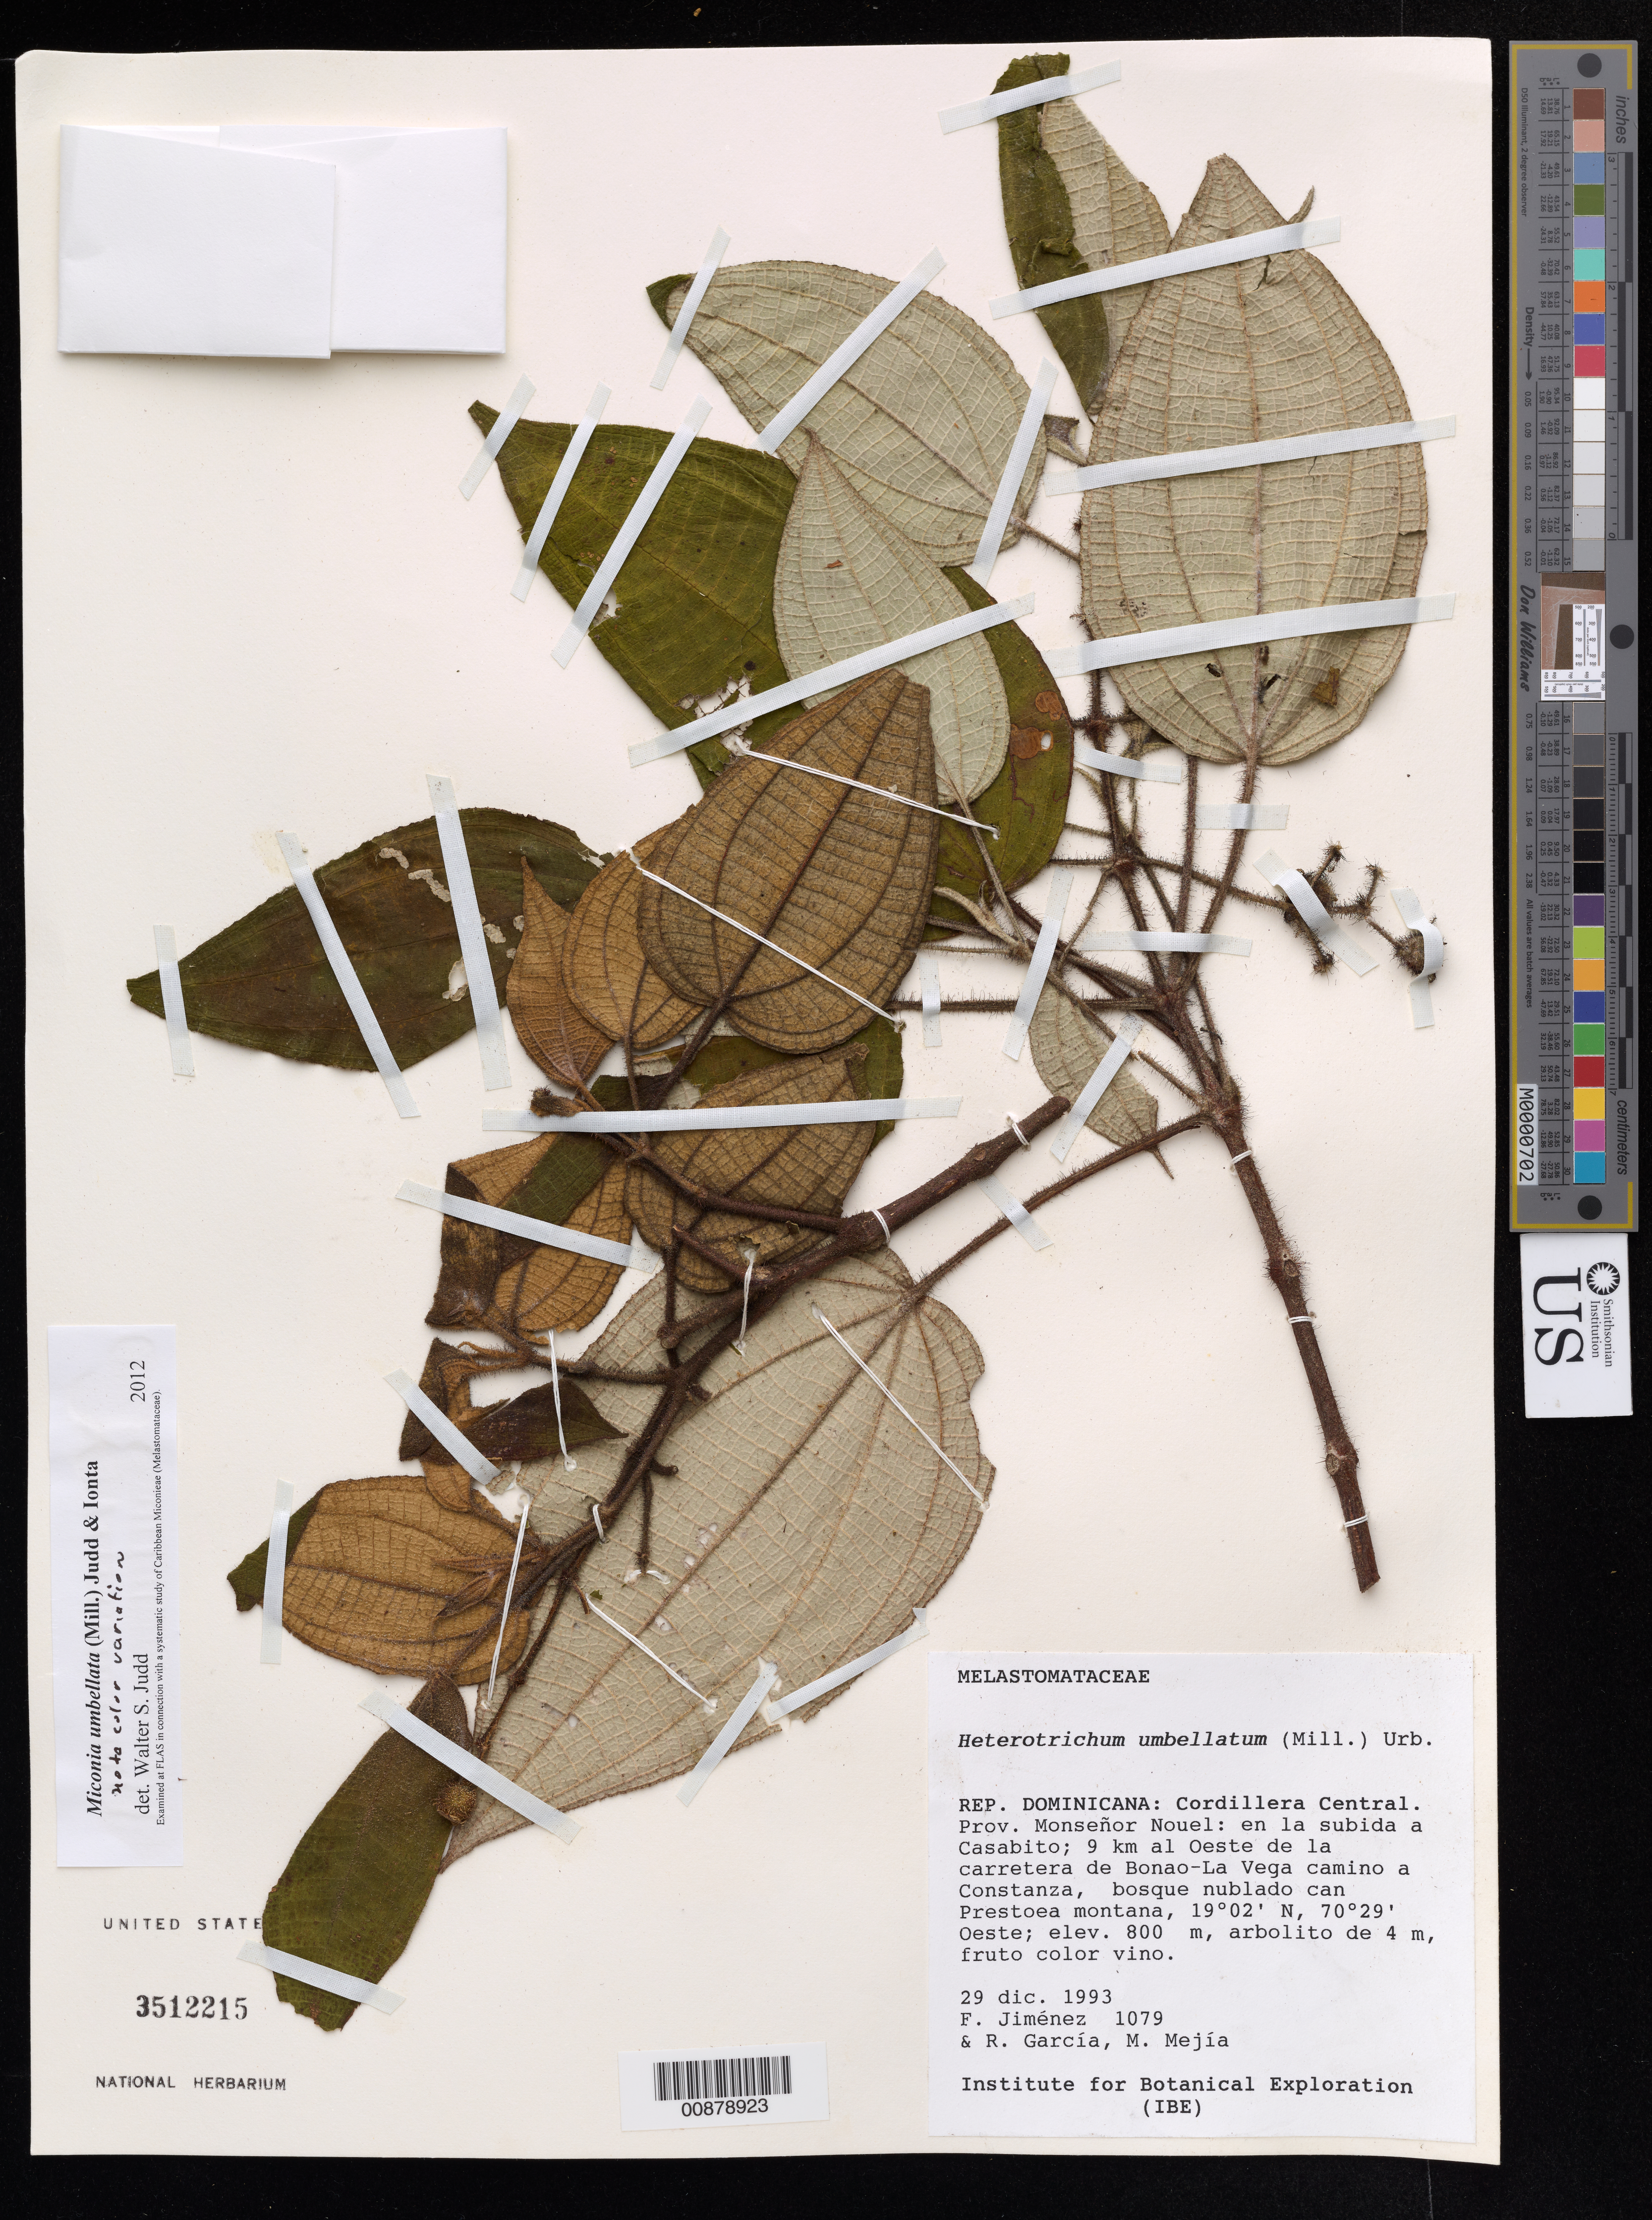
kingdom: Plantae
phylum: Tracheophyta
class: Magnoliopsida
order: Myrtales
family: Melastomataceae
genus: Miconia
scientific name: Miconia umbellata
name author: (Mill.) Judd & Ionta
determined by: Judd, Walter S.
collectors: F. Jiménez, R. G. García & M. Mejia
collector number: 1079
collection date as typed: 29 Dec 1993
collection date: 1993-12-29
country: Dominican Republic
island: Hispaniola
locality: Cordillera Central: Prov. Monseñor Nouel, en la subida a Casabito; 9 km al Oeste de la carretera de Bonao-La Vega camino a Constanza.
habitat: Bosque nublado can Prestoea montana.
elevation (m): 800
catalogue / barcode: US 3512215